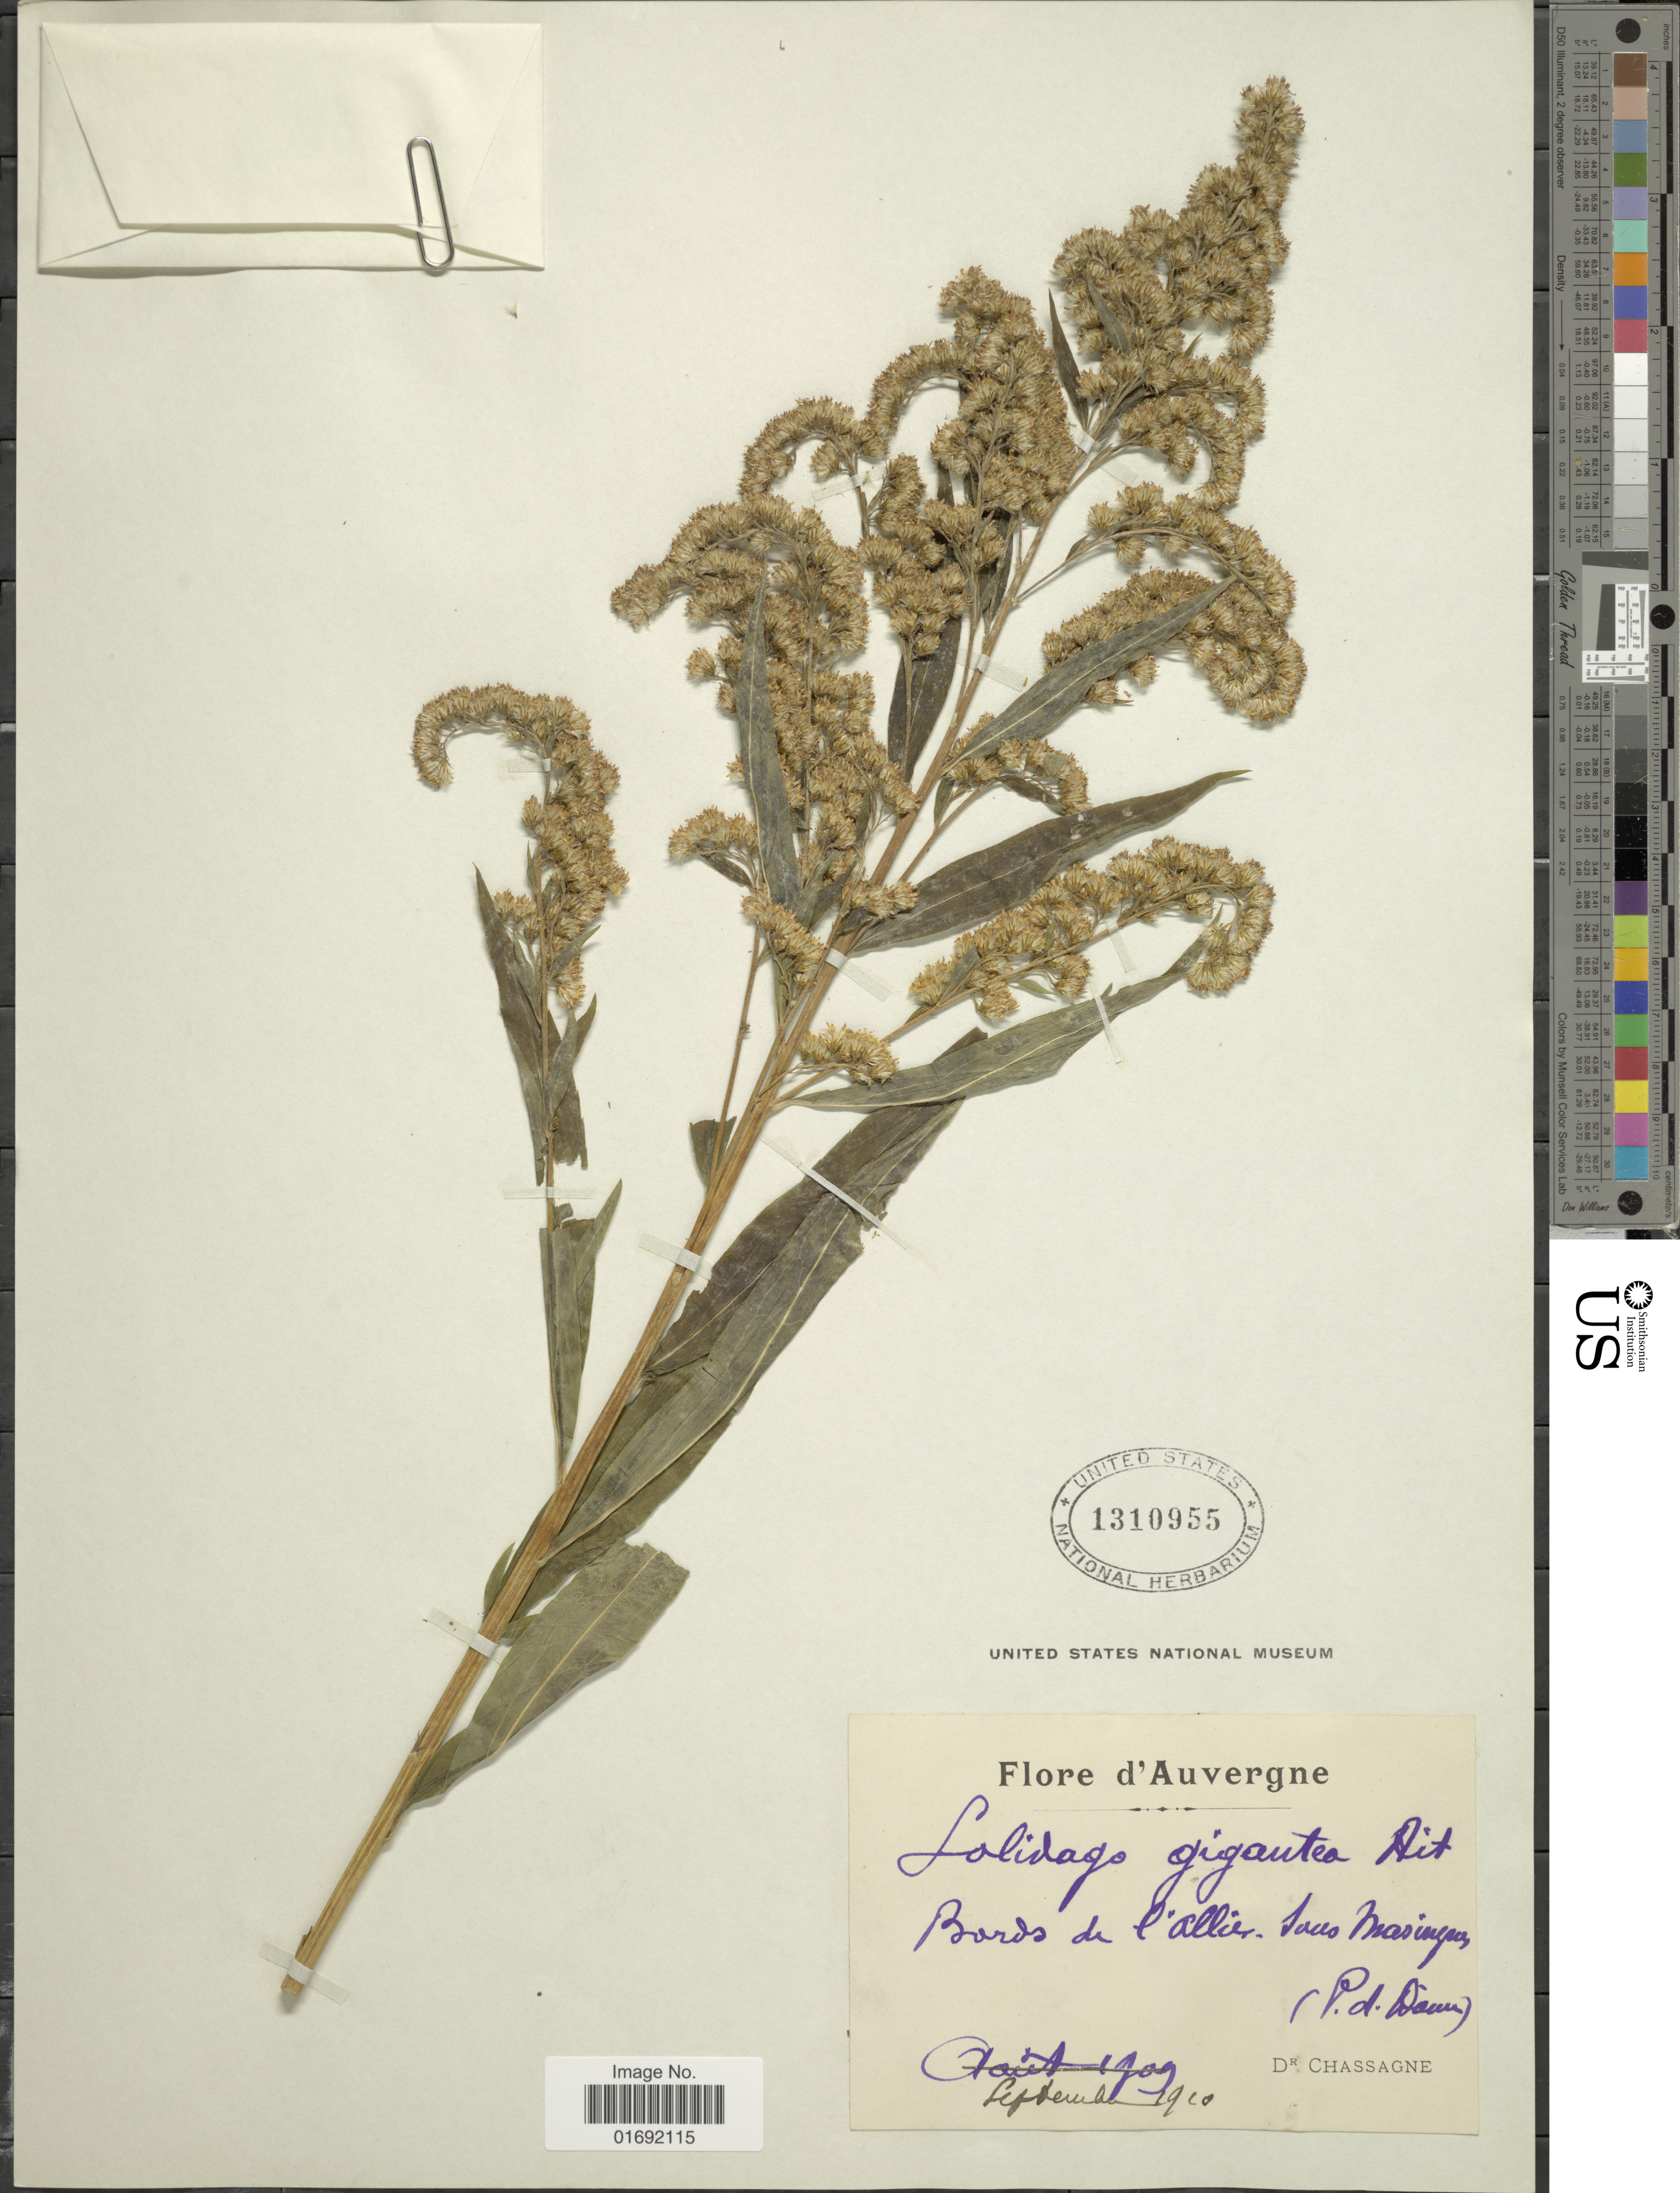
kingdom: Plantae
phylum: Tracheophyta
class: Magnoliopsida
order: Asterales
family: Asteraceae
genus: Solidago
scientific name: Solidago gigantea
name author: Aiton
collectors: Chassagne, --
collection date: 1910-09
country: France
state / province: Auvergne-Rhône-Alpes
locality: Bords de l'allier, Jaceo Marinque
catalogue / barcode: US 1310955